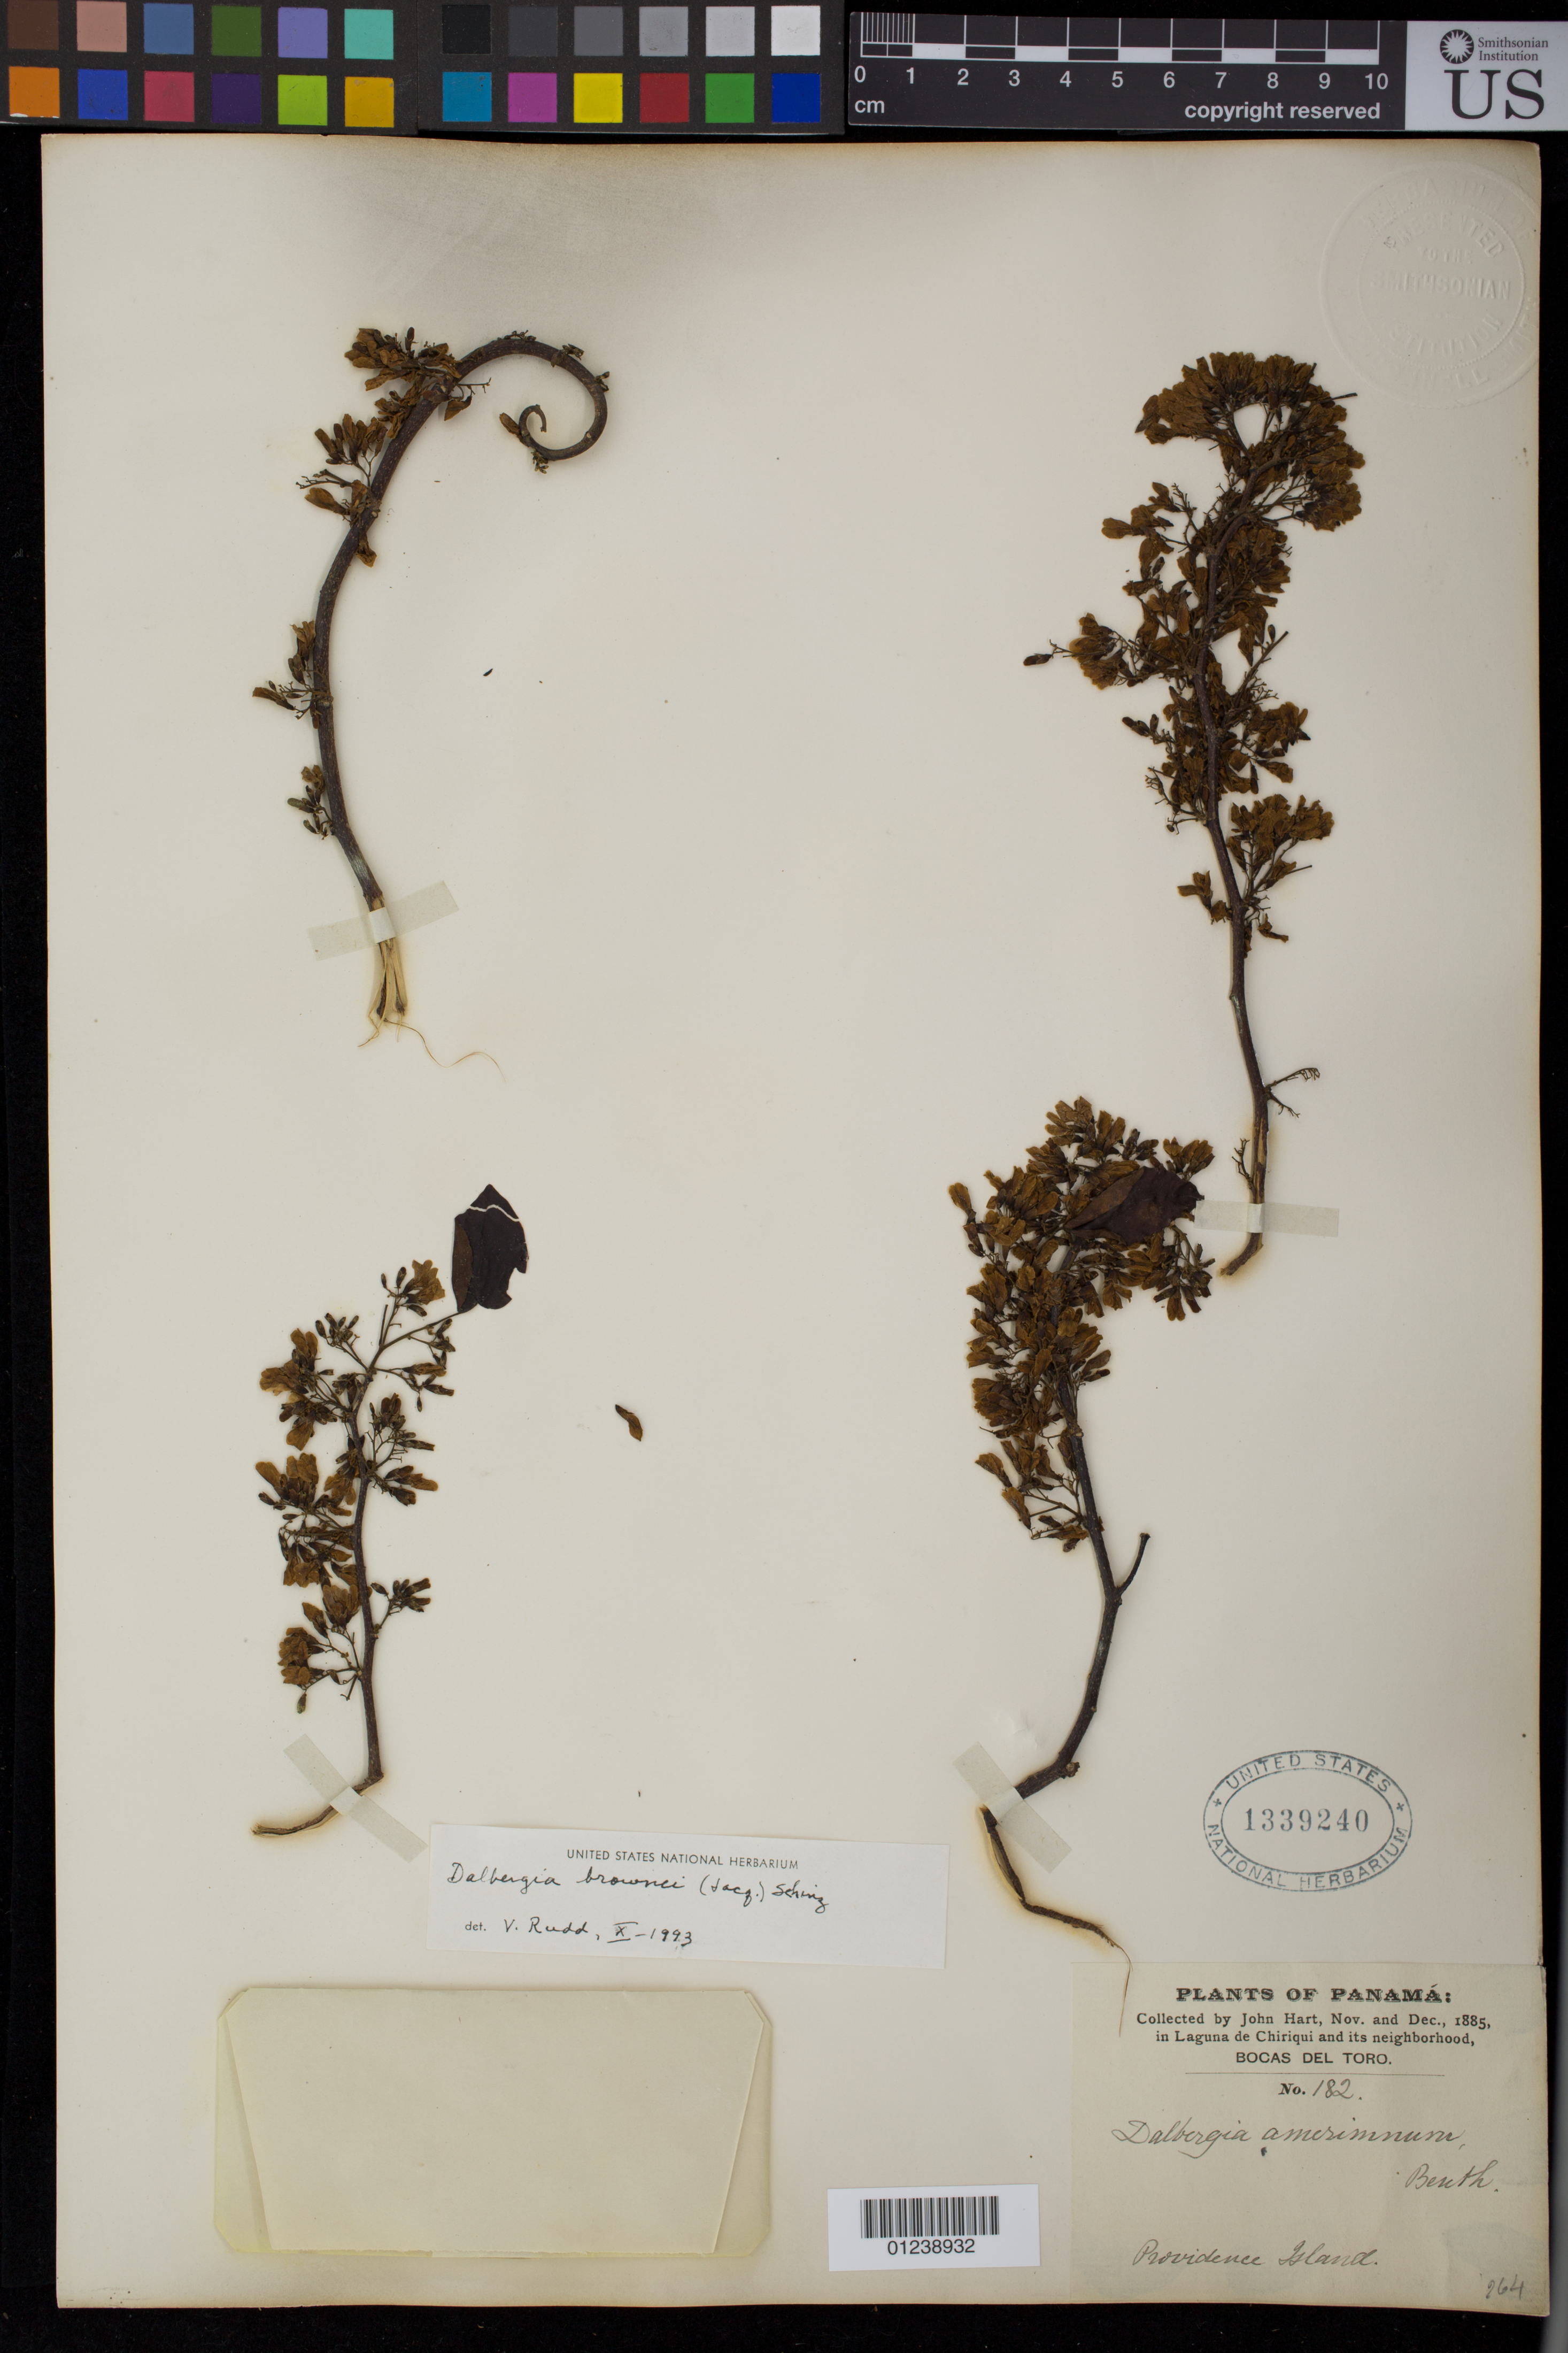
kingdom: Plantae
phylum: Tracheophyta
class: Magnoliopsida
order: Fabales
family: Fabaceae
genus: Dalbergia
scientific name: Dalbergia brownei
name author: (Jacq.) Schinz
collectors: J. H. Hart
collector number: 182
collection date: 1885-11/1885-12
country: Panama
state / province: Bocas del Toro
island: Providence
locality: In Laguna de Chiriqui and its neighborhood; Providence Island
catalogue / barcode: US 1339240